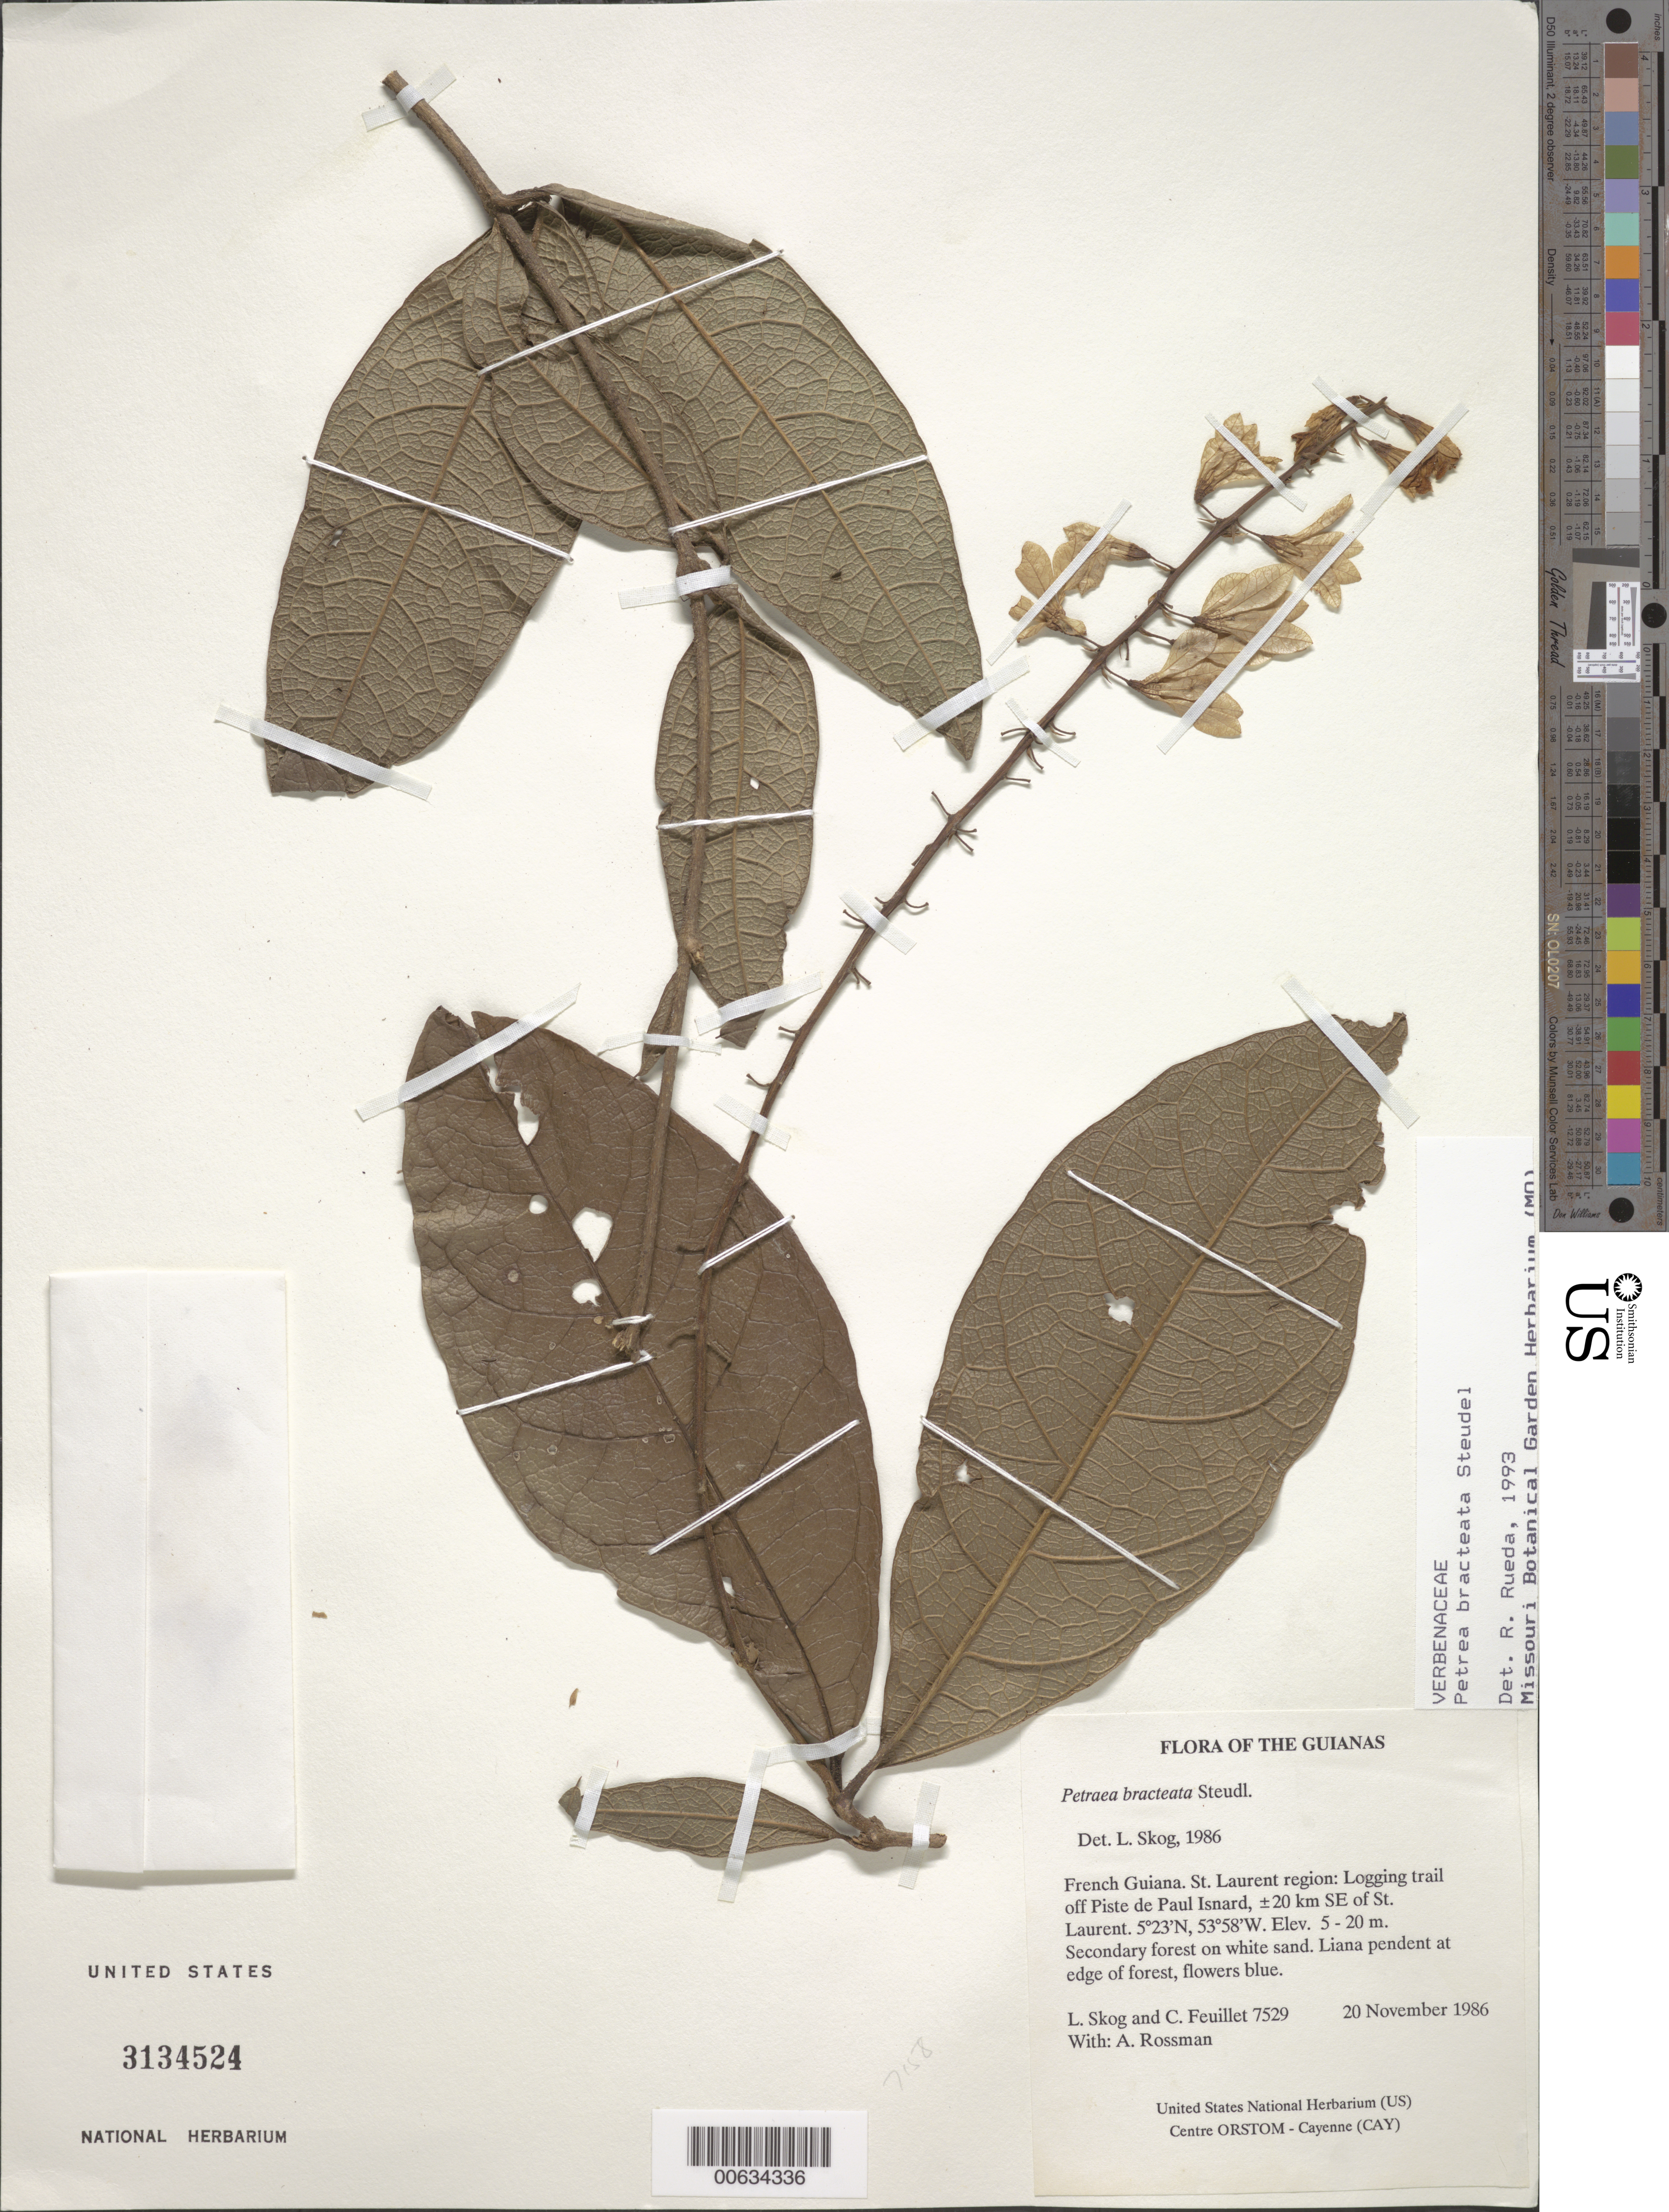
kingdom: Plantae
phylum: Tracheophyta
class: Magnoliopsida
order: Lamiales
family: Verbenaceae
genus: Petrea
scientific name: Petrea bracteata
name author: Steud.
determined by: Skog, Laurence E.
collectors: L. E. Skog, C. Feuillet & A. Rossman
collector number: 7529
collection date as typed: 20 November 1986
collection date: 1986-11-20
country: French Guiana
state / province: Saint-Laurent-du-Maroni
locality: Logging trail off Piste de Paul Isnard, ±20 km SE of St. Laurent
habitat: Secondary forest on white sand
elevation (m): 5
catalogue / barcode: US 3134524